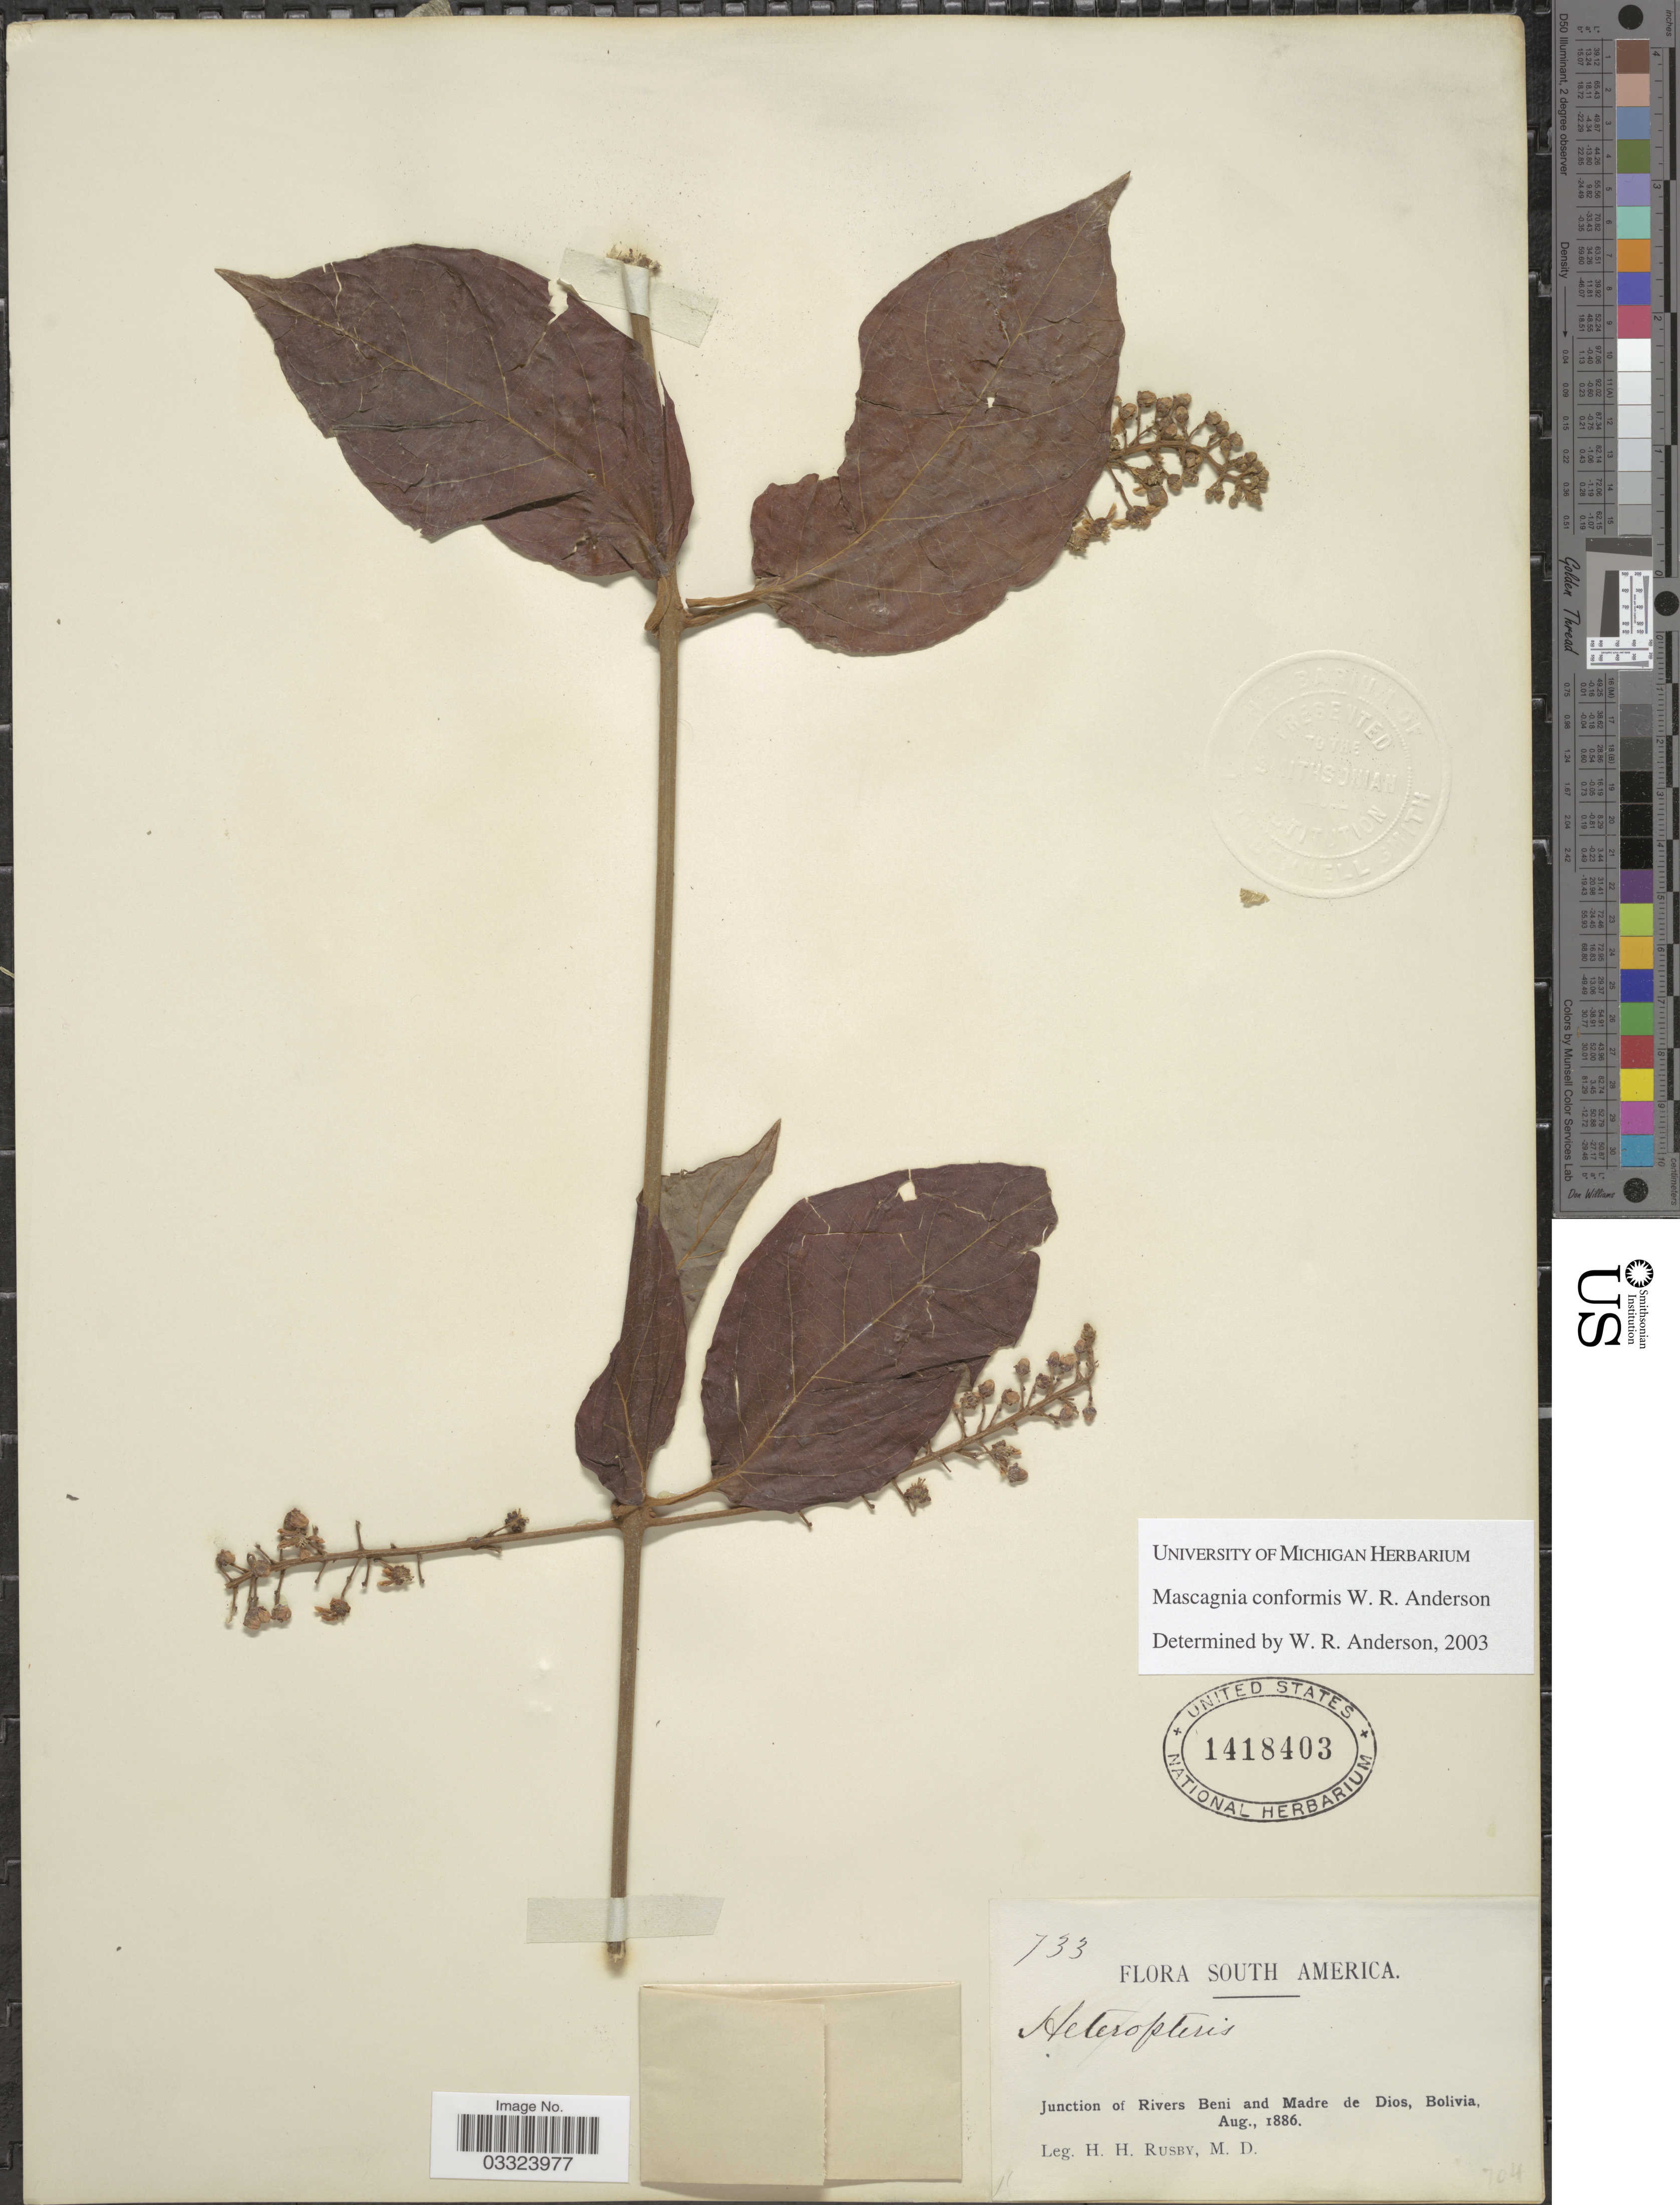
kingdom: Plantae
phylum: Tracheophyta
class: Magnoliopsida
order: Malpighiales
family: Malpighiaceae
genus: Mascagnia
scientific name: Mascagnia conformis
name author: W.R. Anderson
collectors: H. H. Rusby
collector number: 733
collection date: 1886-08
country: Bolivia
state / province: Beni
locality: Junction of Rivers Beni and Madre de Dios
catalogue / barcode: US 1418403